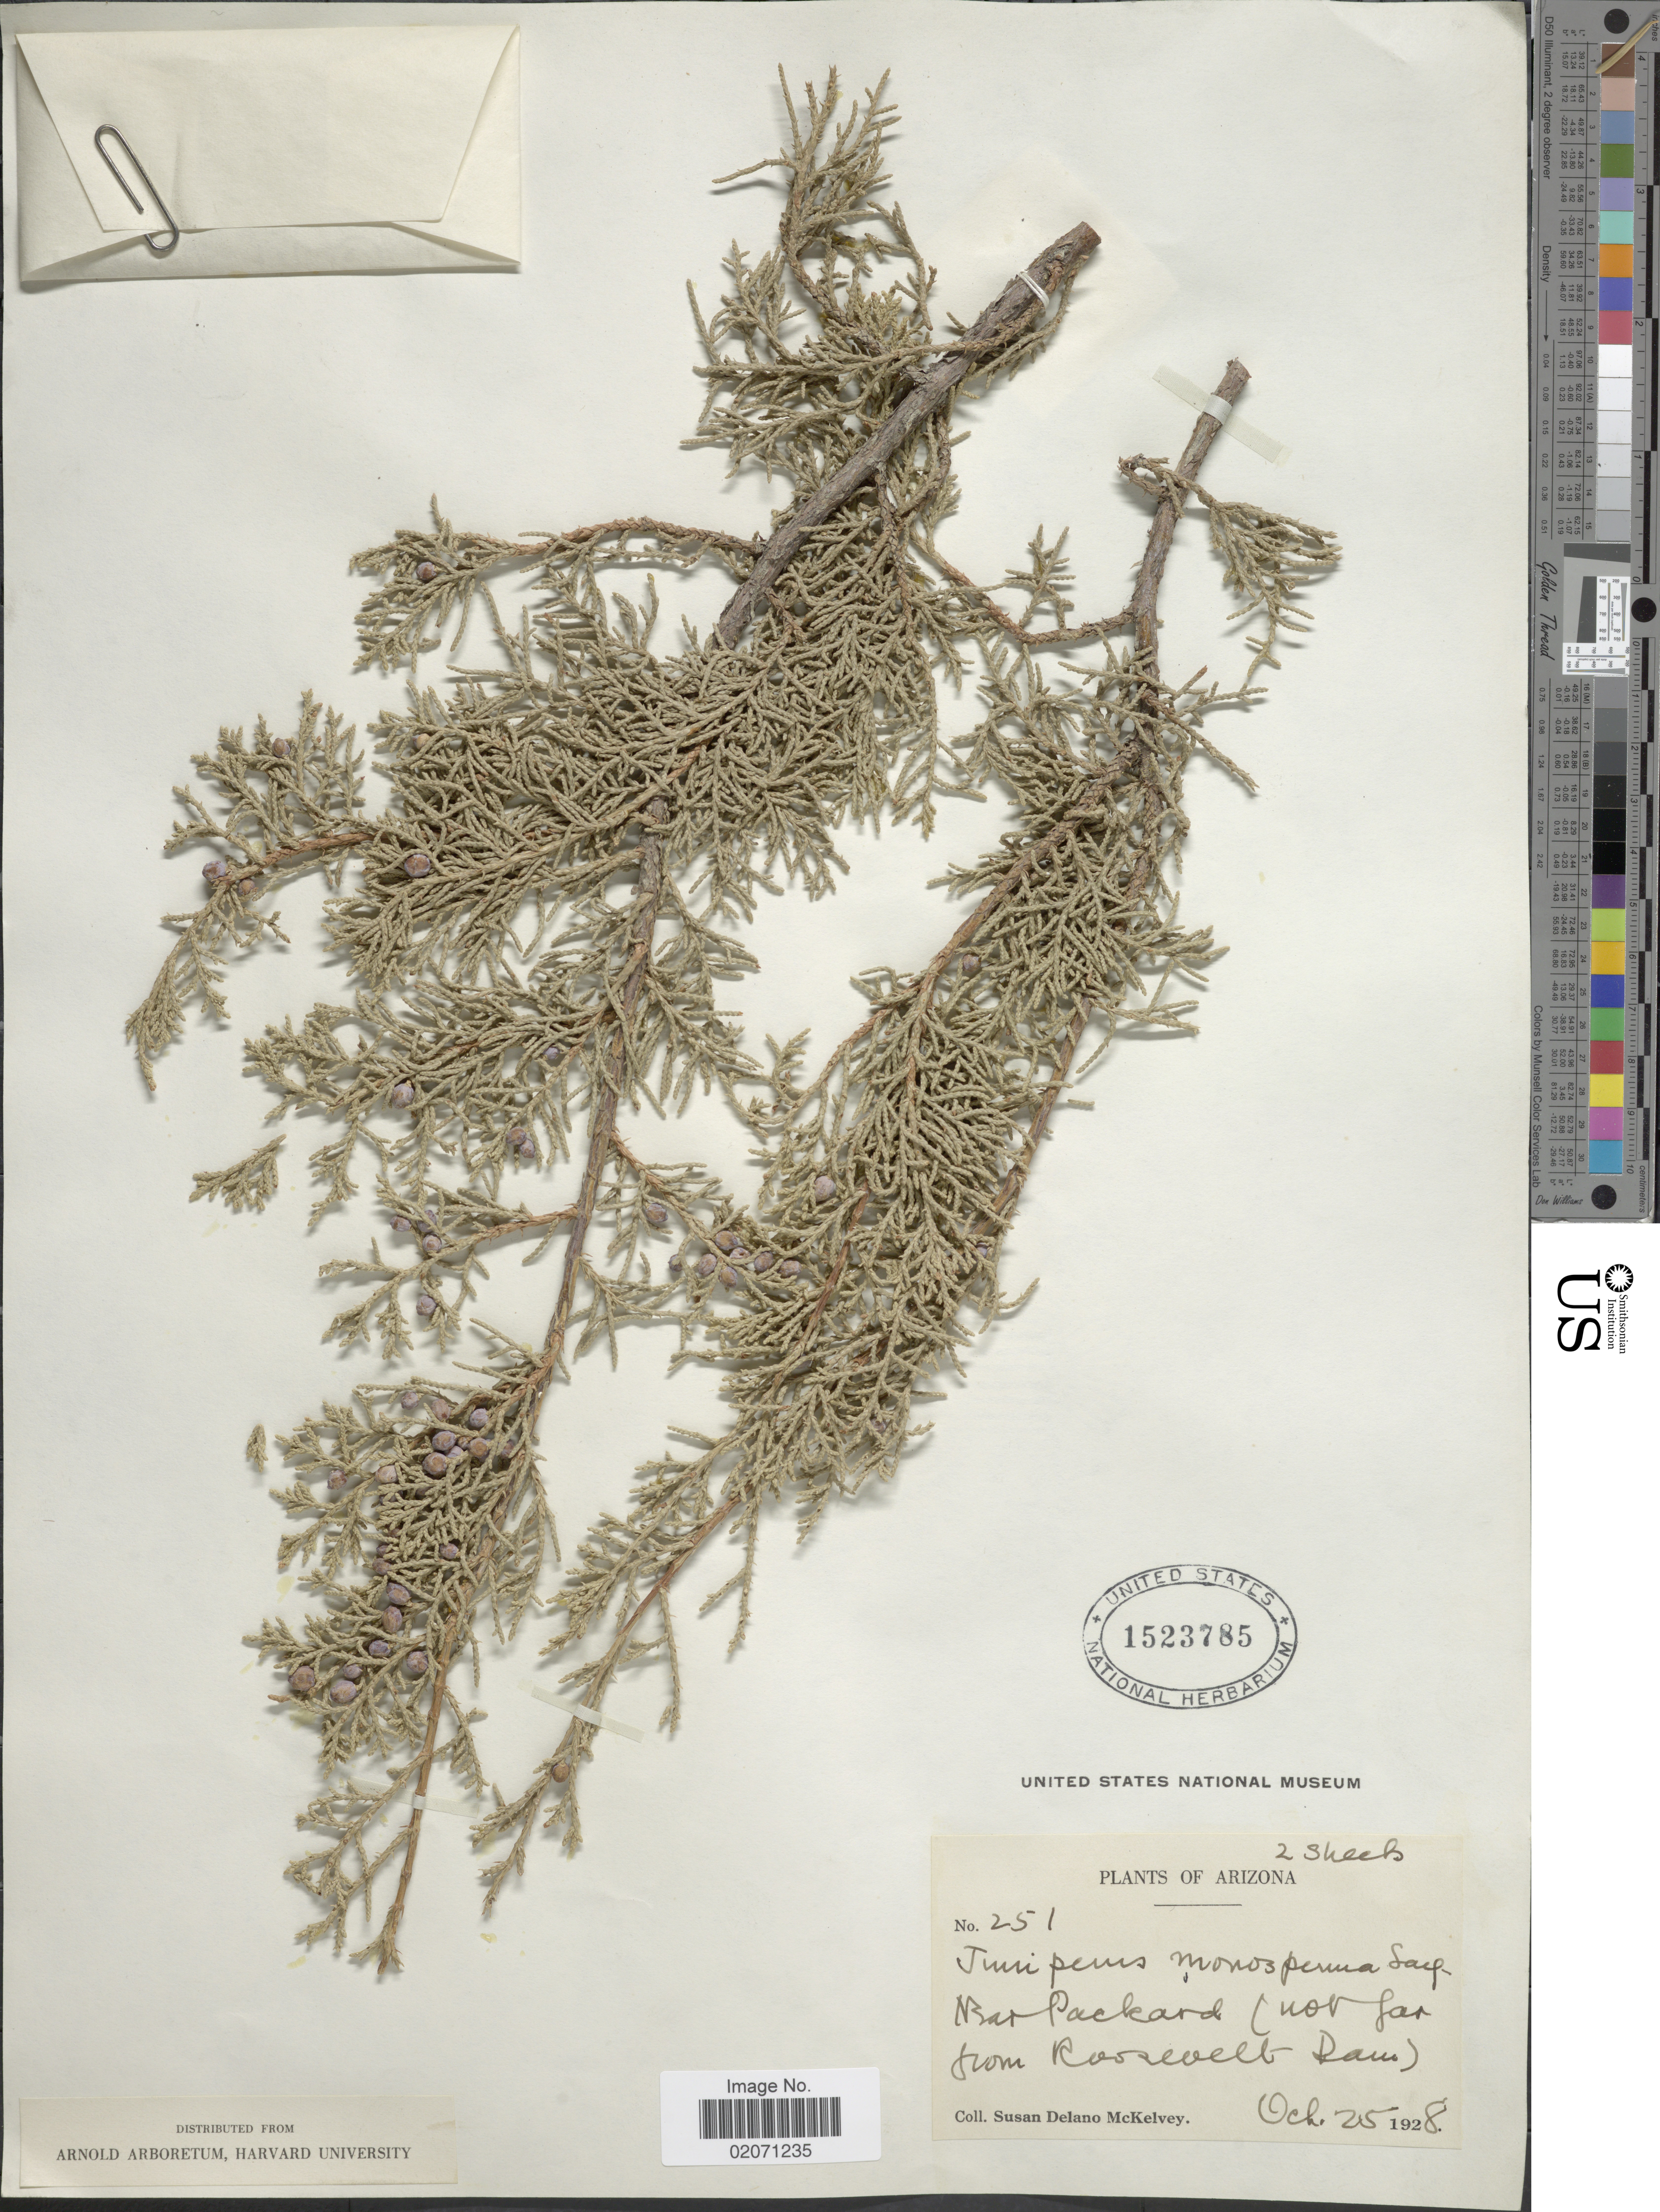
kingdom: Plantae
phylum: Tracheophyta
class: Pinopsida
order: Pinales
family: Cupressaceae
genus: Juniperus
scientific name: Juniperus monosperma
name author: (Engelm.) Sarg.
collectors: S. A. McKelvey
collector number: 251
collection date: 1928-10-25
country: United States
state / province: Arizona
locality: Near Packard (not far from Roosevelt Dam)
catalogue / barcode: US 1523785